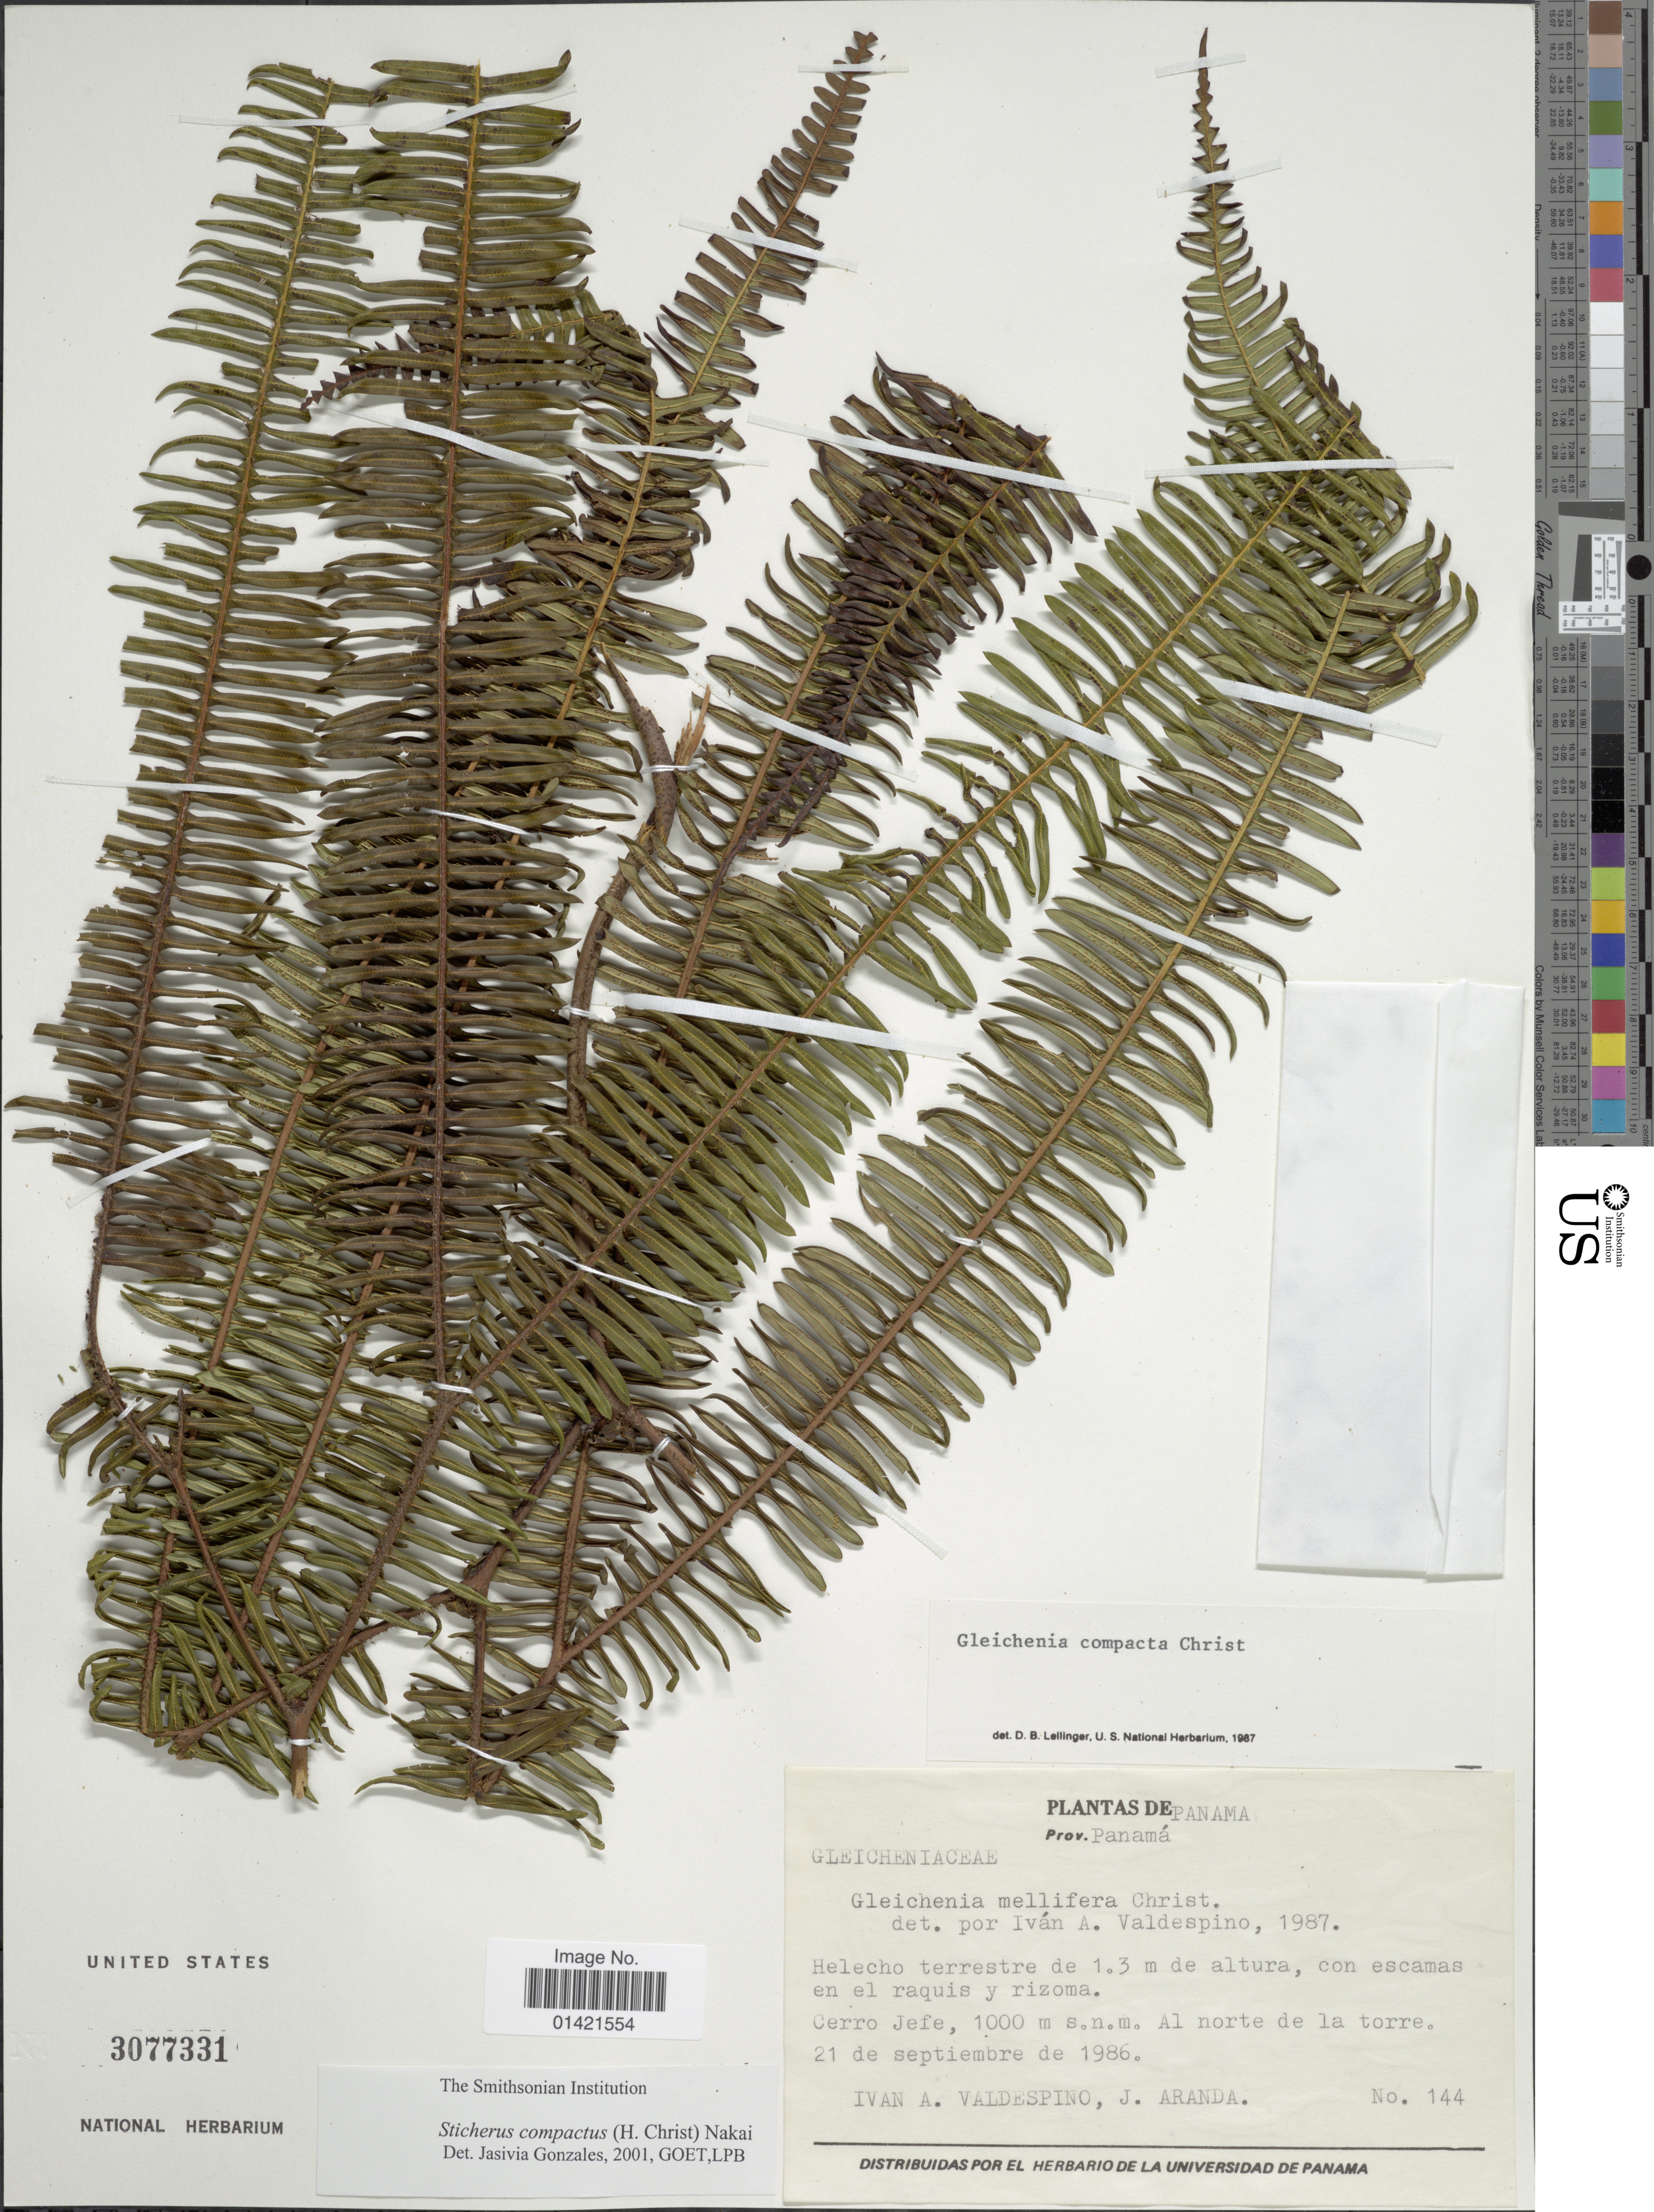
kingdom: Plantae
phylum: Tracheophyta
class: Polypodiopsida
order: Gleicheniales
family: Gleicheniaceae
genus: Sticherus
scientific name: Sticherus compactus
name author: (Christ) Nakai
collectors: I. A. Valdespino & J. Aranda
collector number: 144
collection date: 1986-09-21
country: Panama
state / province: Panamá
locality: Cerro Jefe. Al norte de la torre.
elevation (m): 1000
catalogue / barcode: US 3077331